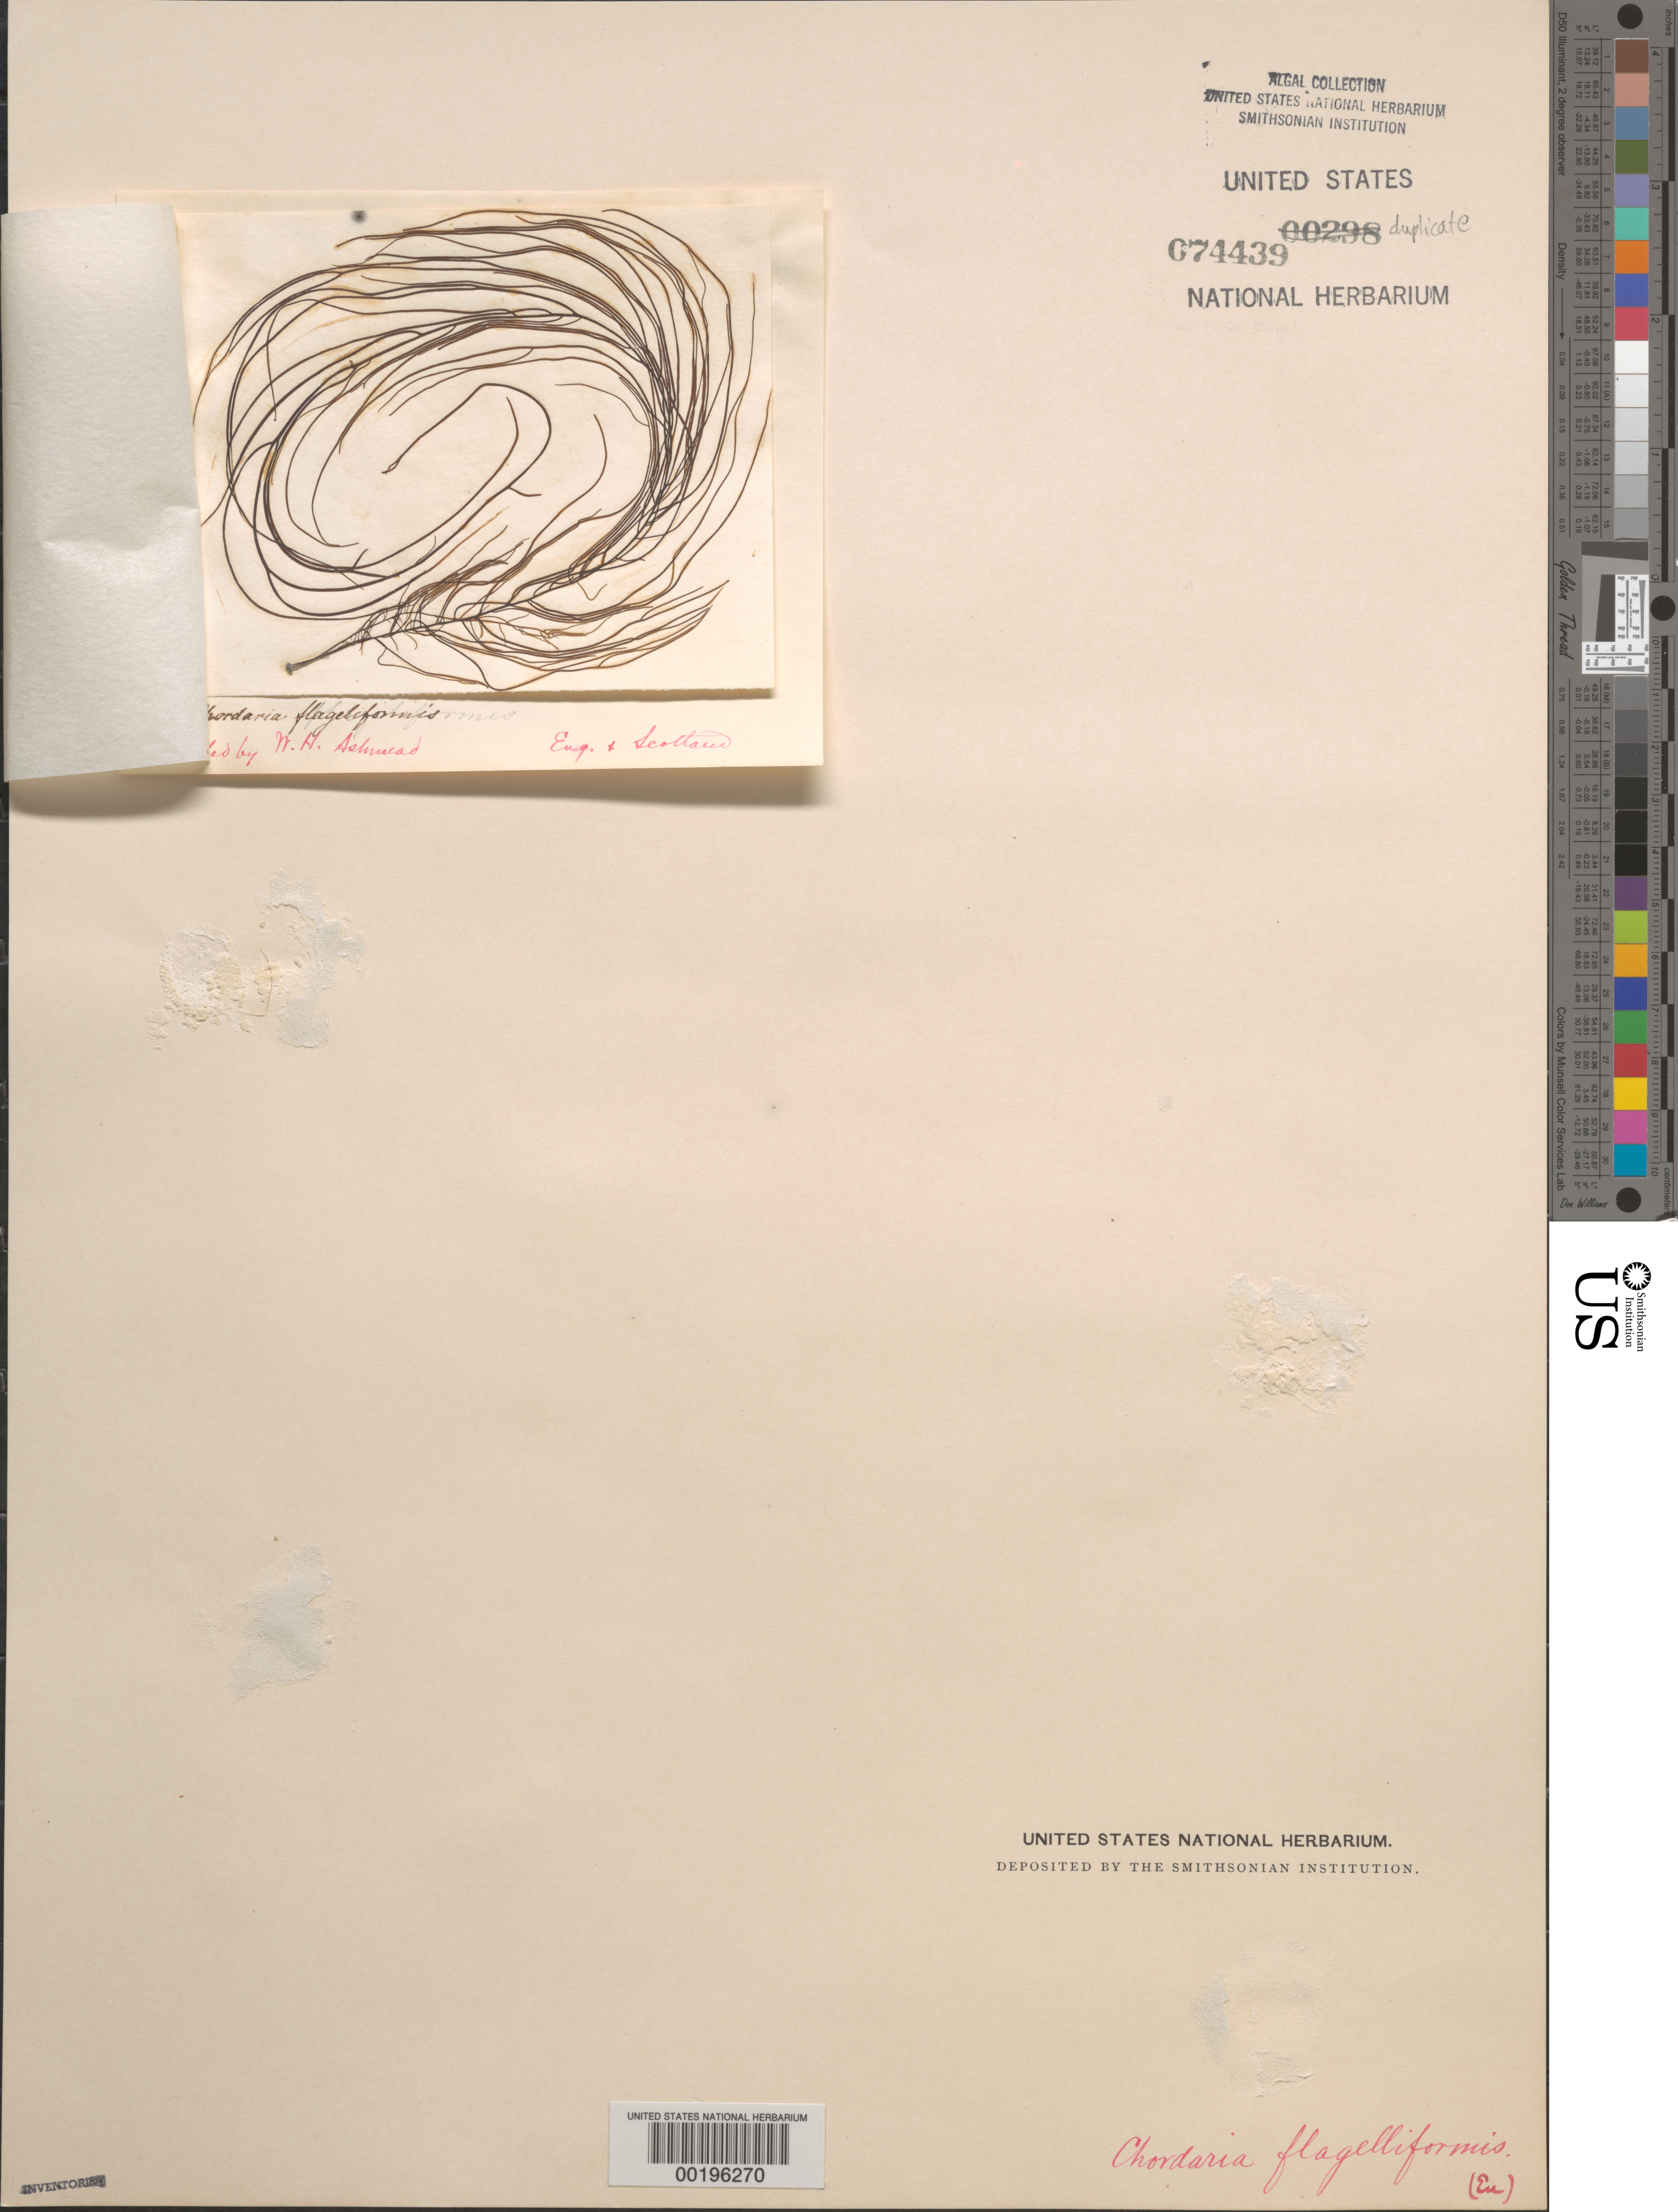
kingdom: Chromista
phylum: Ochrophyta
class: Phaeophyceae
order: Ectocarpales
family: Chordariaceae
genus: Chordaria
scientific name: Chordaria flagelliformis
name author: (Hudson) Grev.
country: United Kingdom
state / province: England / Scotland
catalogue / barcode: US 74439